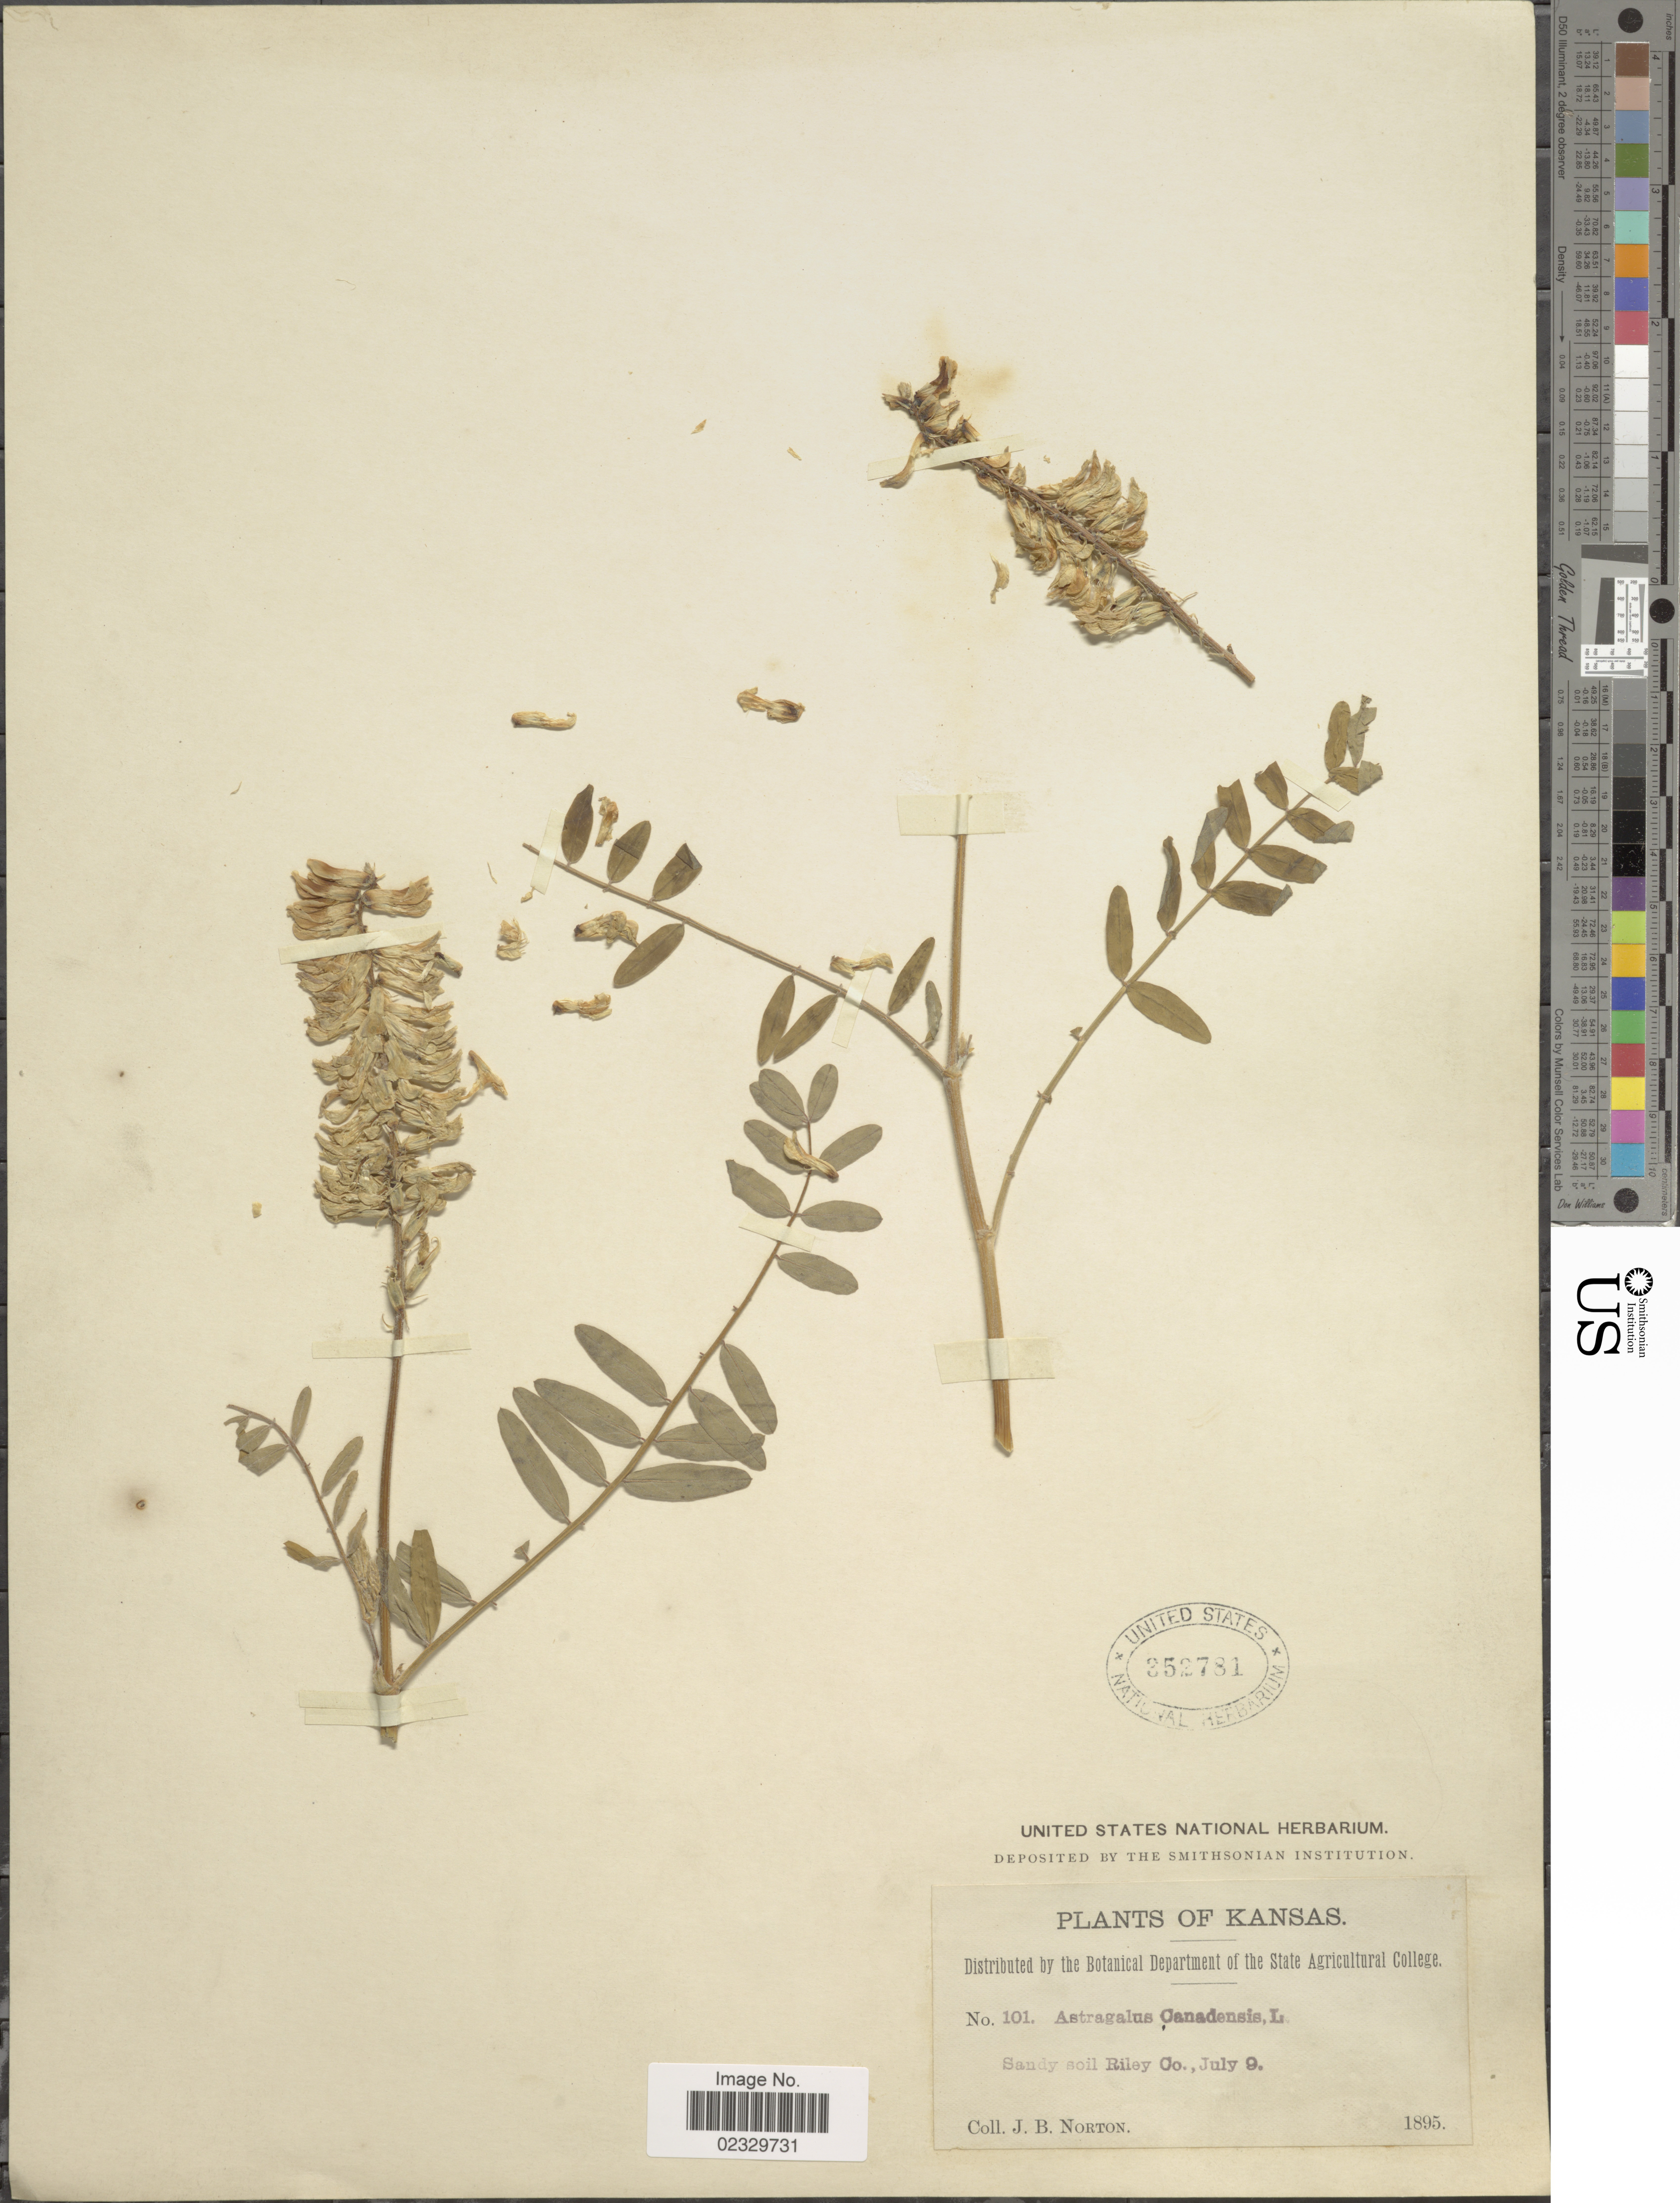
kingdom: Plantae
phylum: Tracheophyta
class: Magnoliopsida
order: Fabales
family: Fabaceae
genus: Astragalus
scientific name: Astragalus canadensis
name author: L.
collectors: J. B. Norton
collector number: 101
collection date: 1895-07-09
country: United States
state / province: Kansas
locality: Riley Co.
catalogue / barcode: US 352781